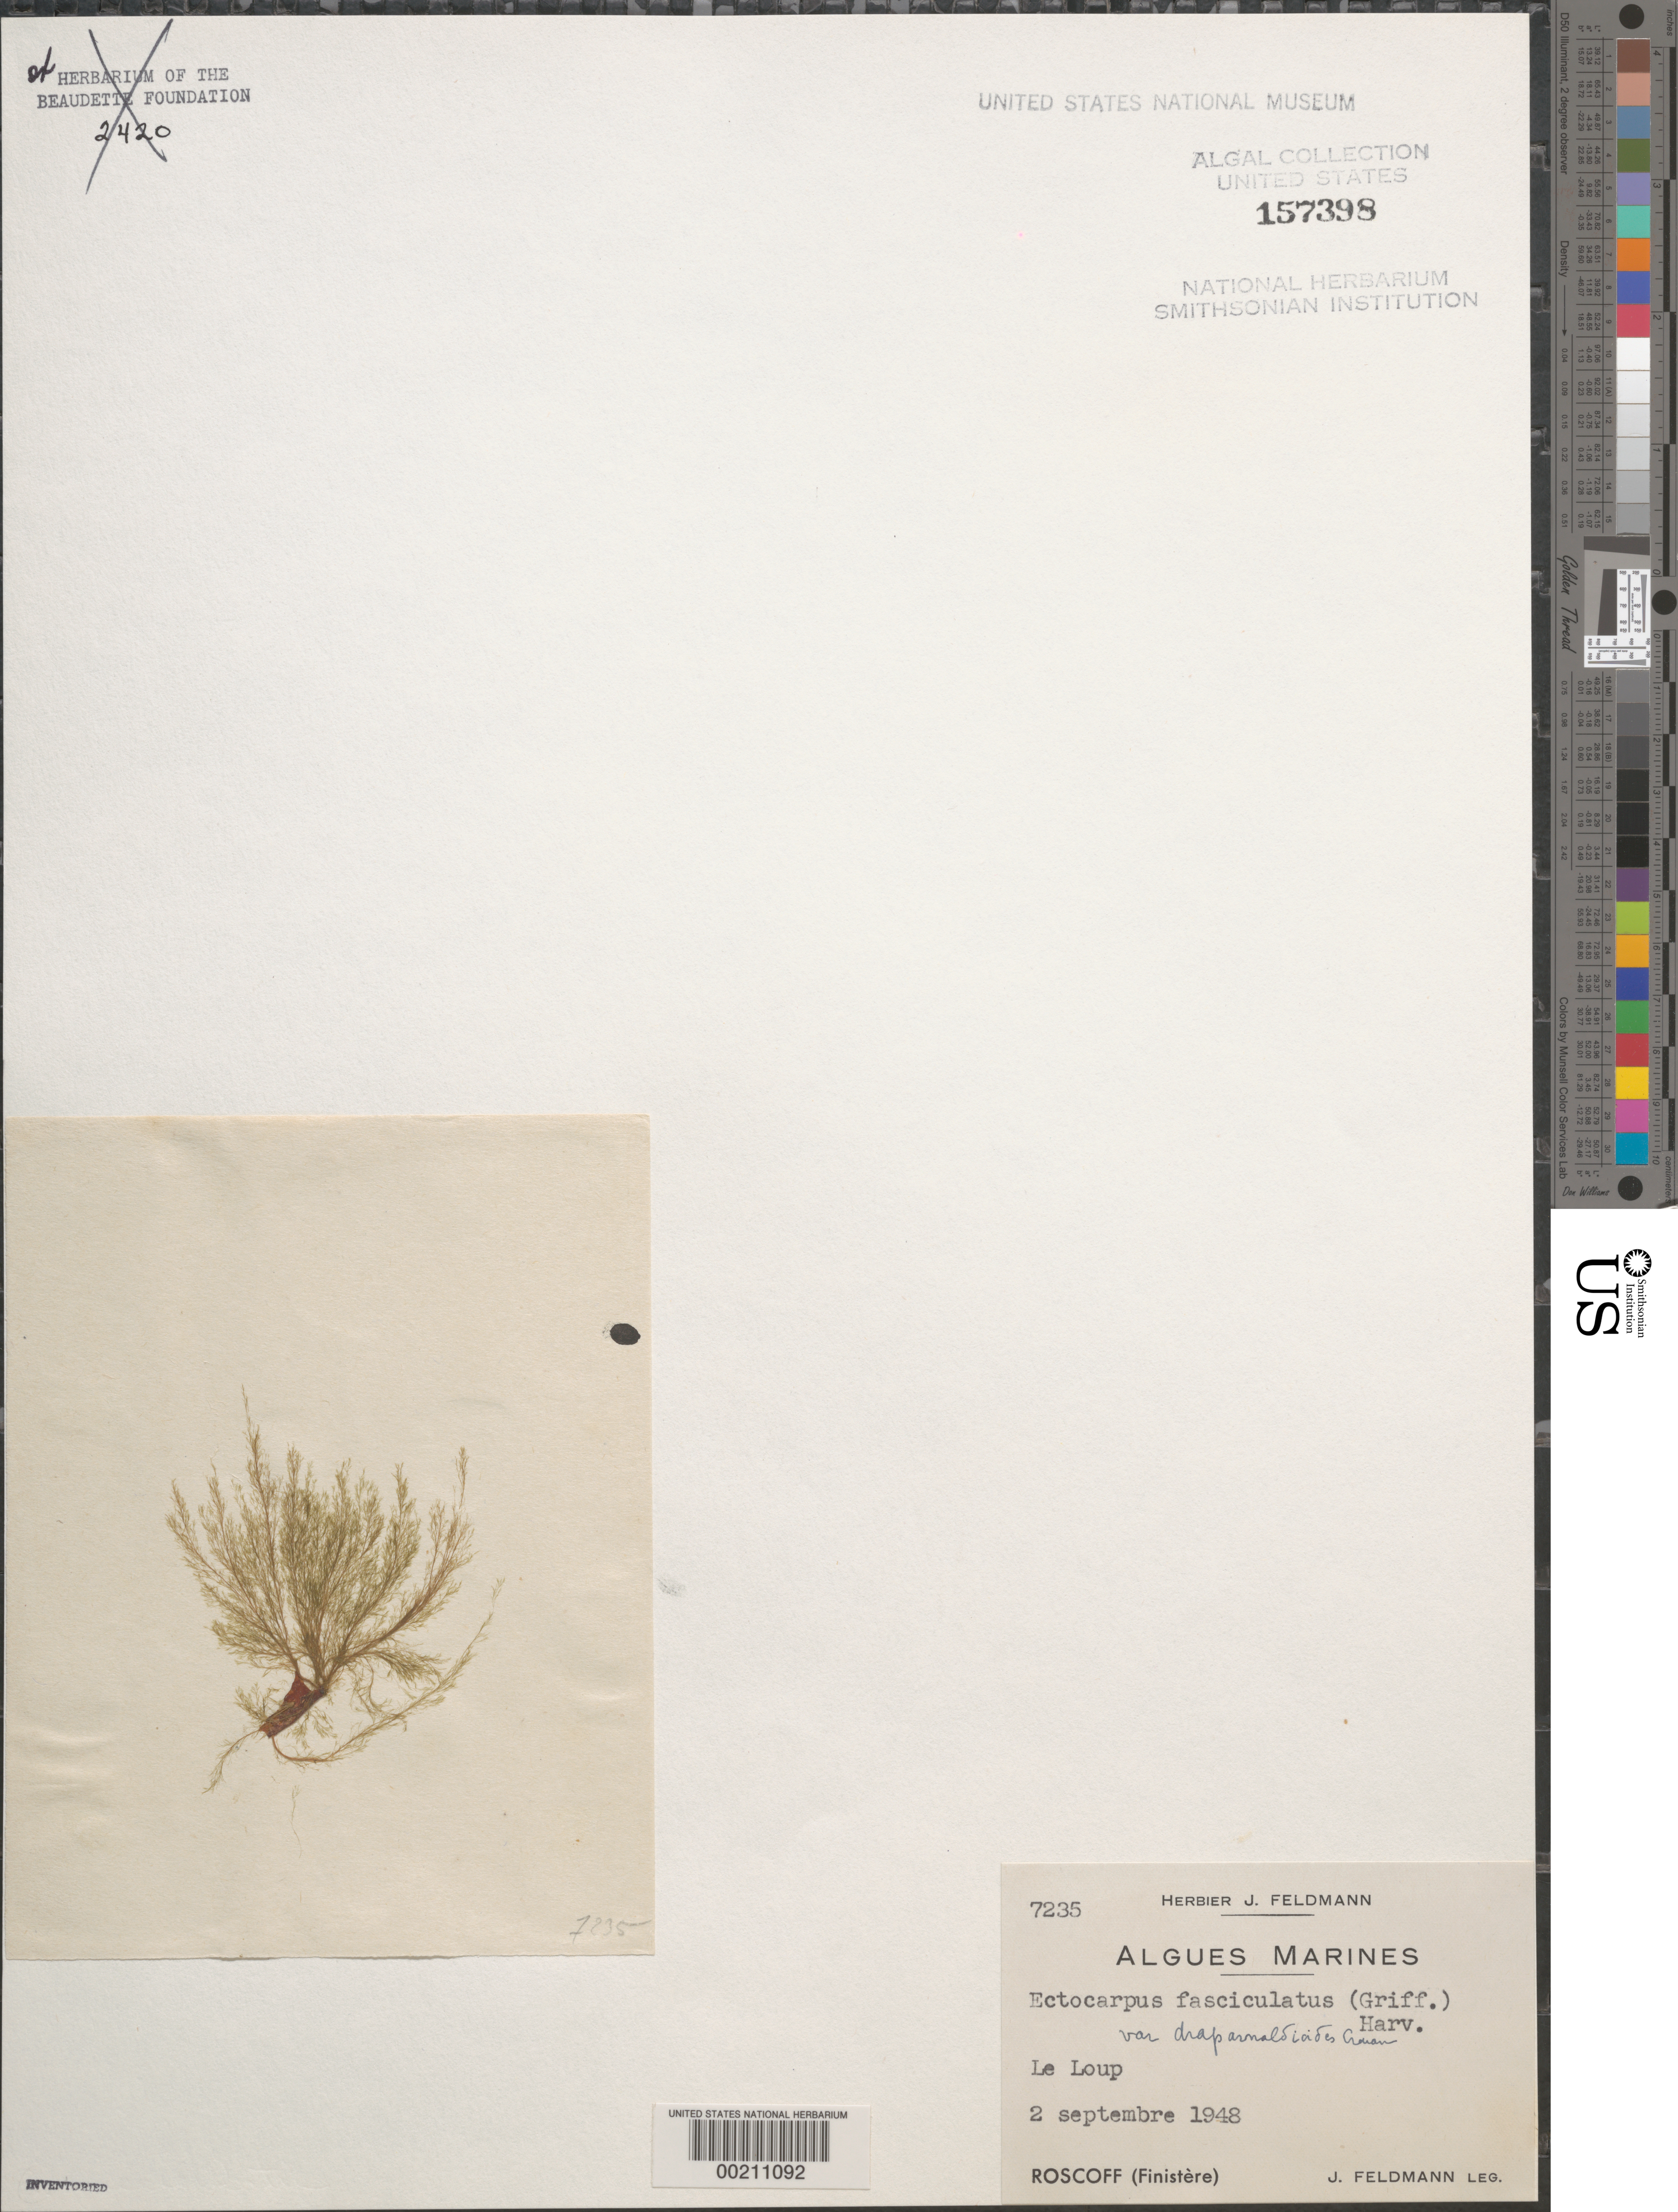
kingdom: Chromista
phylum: Ochrophyta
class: Phaeophyceae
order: Ectocarpales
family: Ectocarpaceae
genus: Ectocarpus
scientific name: Ectocarpus fasciculatus var. draparnaldioides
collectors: J. Feldmann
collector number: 7235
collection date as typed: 02 Sep 1948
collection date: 1948-09-02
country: France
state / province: Bretagne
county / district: Finistère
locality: Roscoff, le loup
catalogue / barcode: US 157398